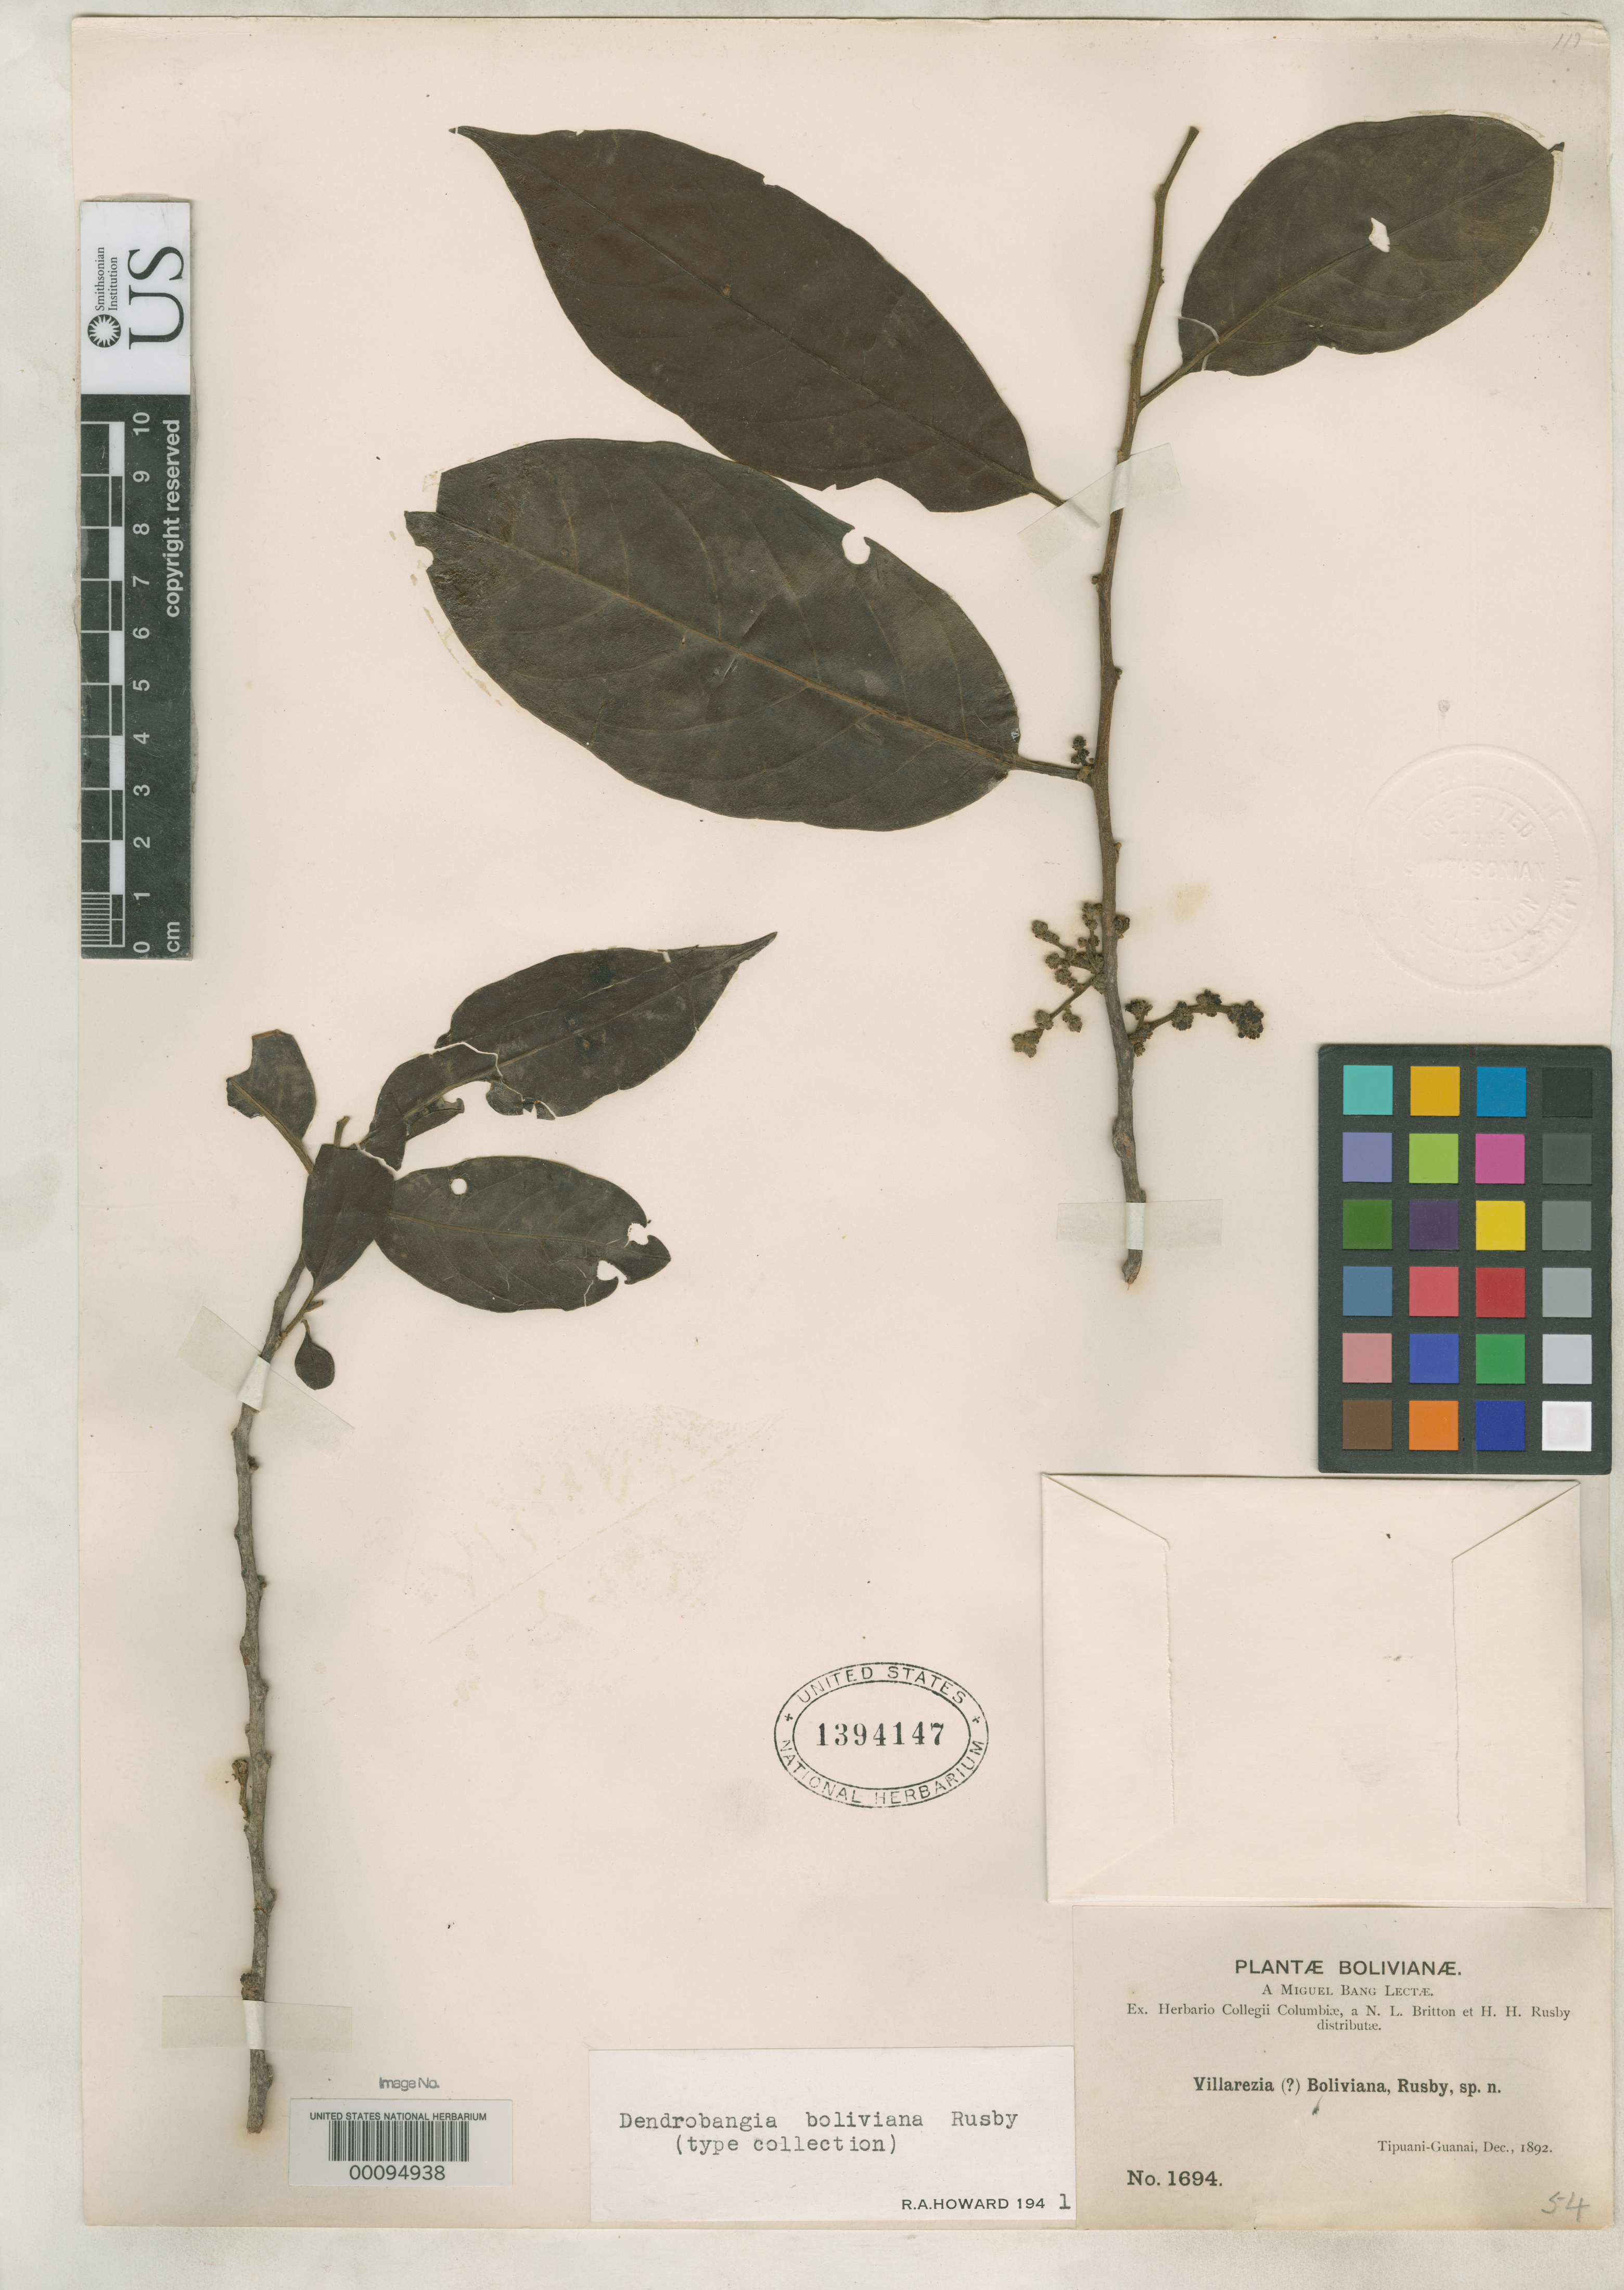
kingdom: Plantae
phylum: Tracheophyta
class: Magnoliopsida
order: Metteniusales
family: Metteniusaceae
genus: Dendrobangia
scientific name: Dendrobangia boliviana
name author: Rusby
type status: Isotype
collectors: M. Bang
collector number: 1694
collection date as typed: Dec 1892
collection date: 1892-12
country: Bolivia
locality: Tipuani - Guanai.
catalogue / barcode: US 1394147